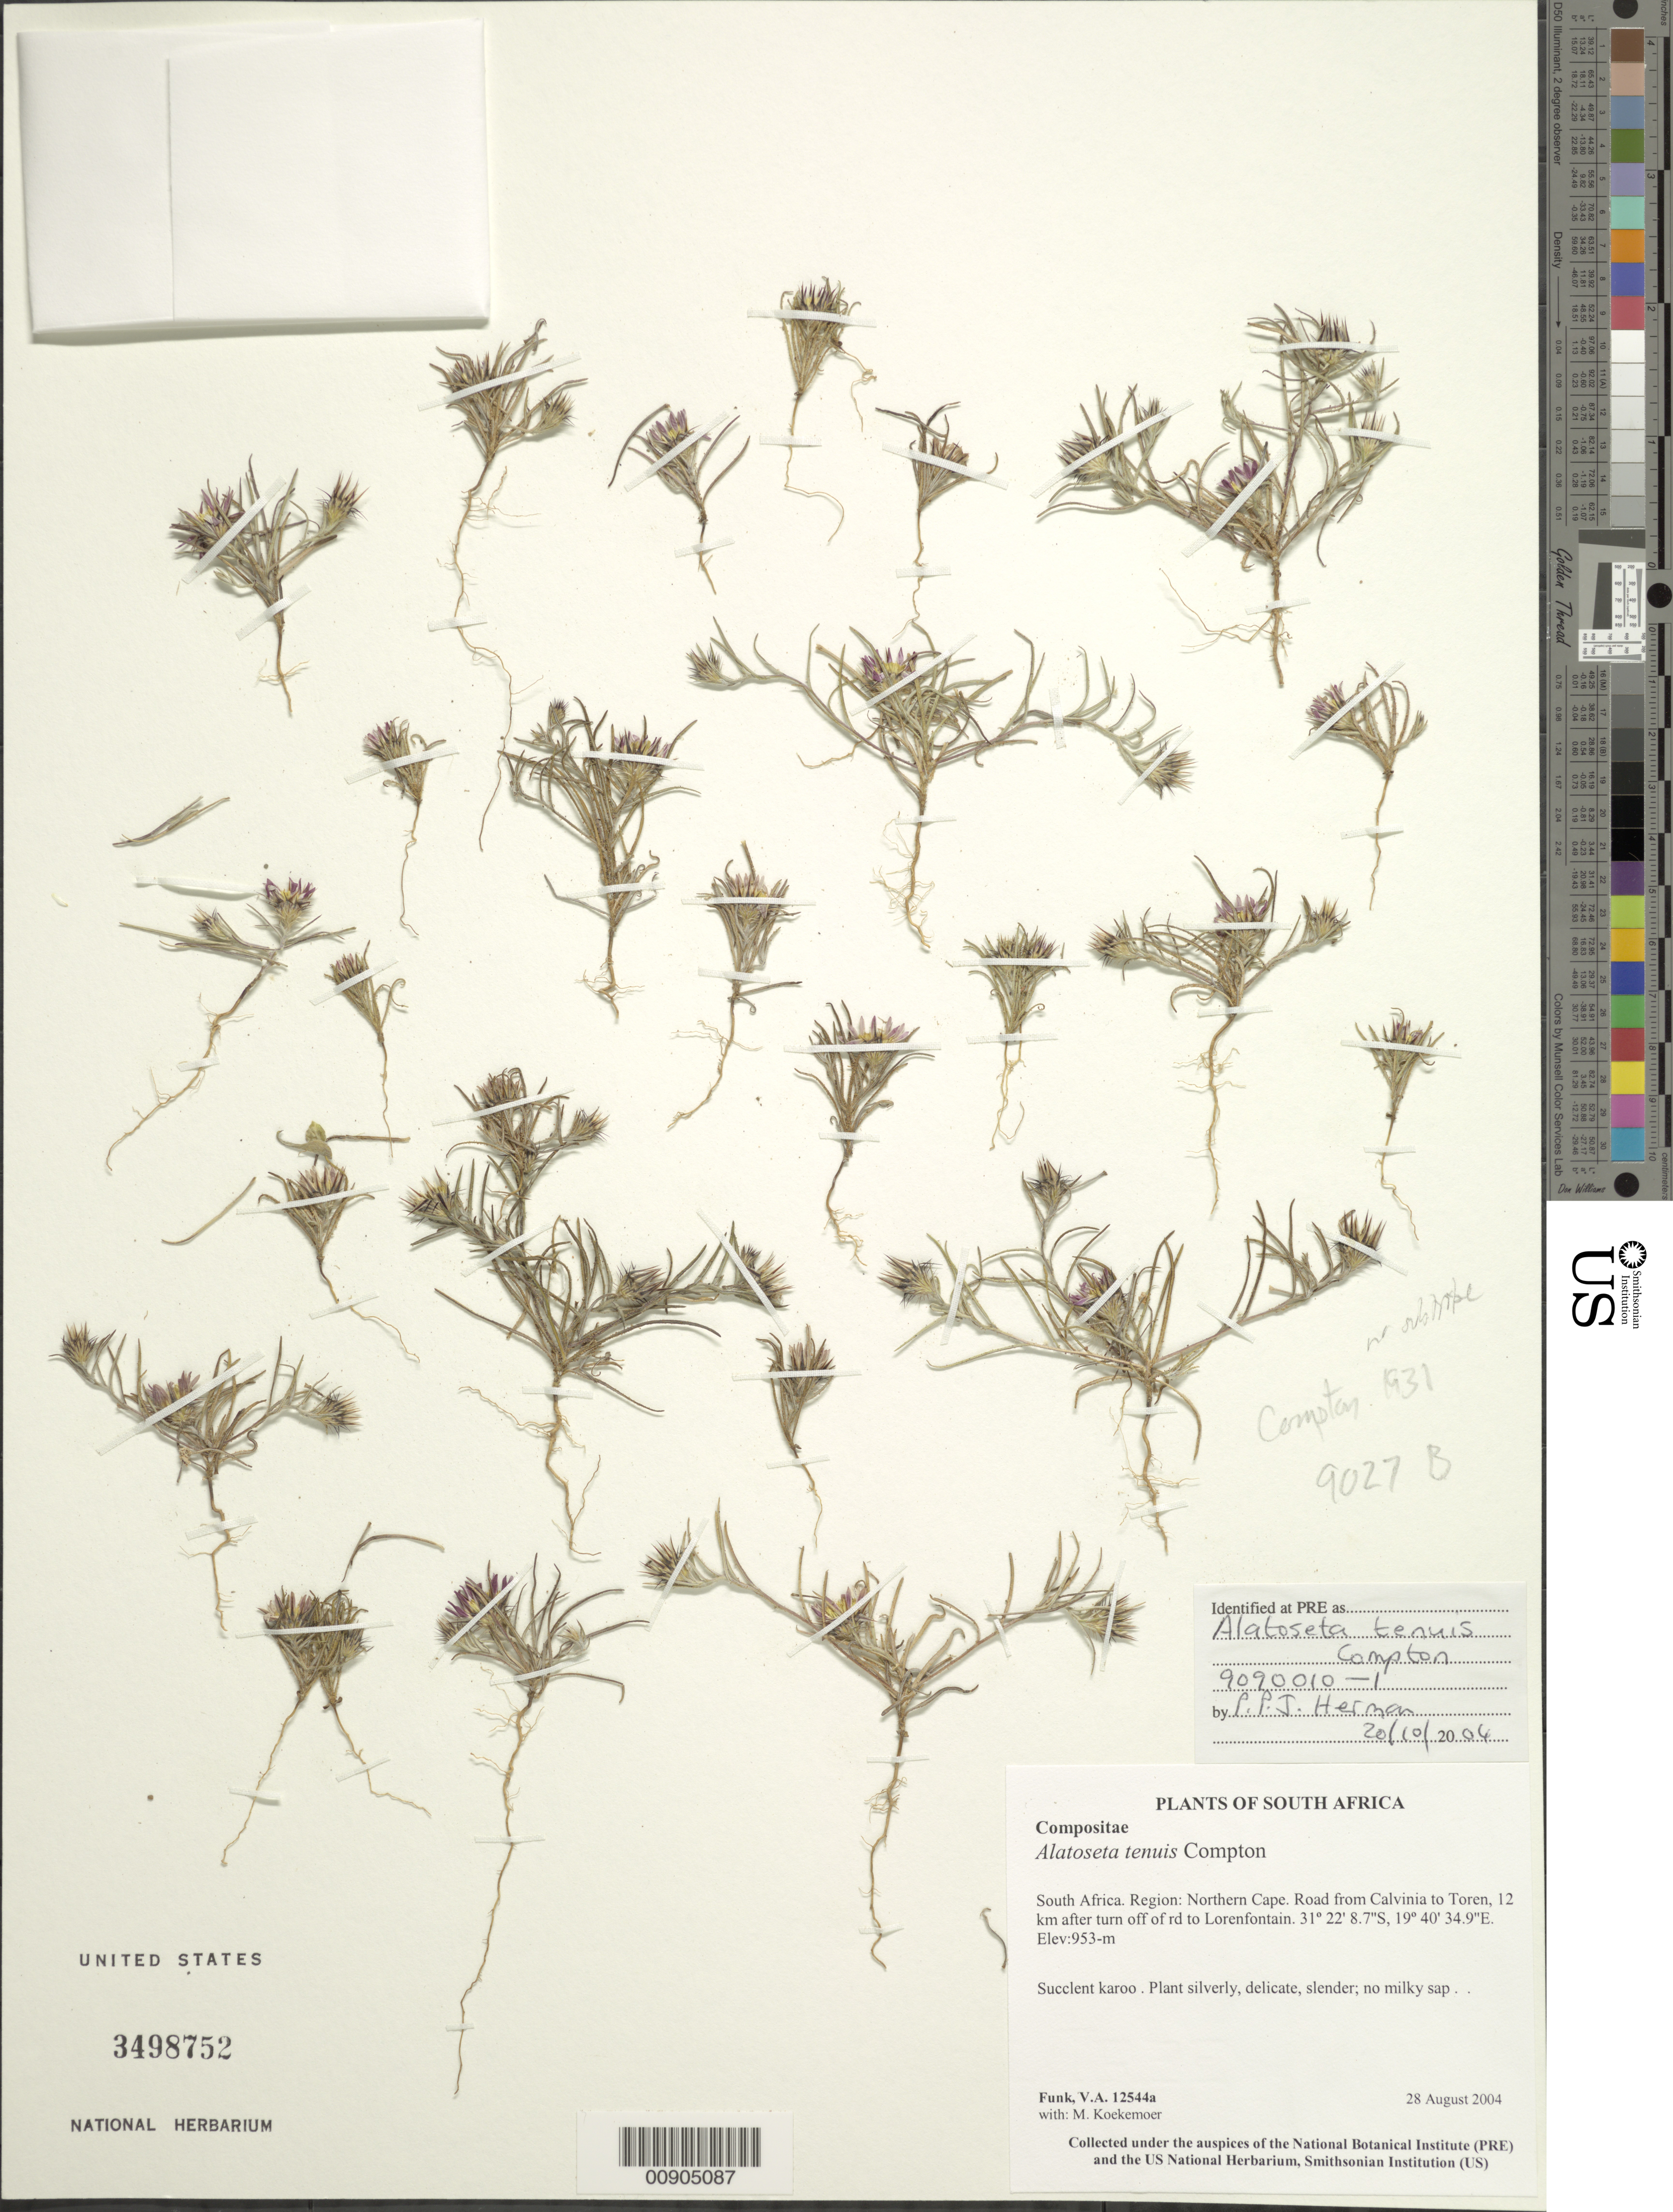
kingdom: Plantae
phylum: Tracheophyta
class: Magnoliopsida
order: Asterales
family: Asteraceae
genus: Alatoseta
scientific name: Alatoseta tenuis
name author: Compton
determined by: Herman, P. P. J.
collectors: V. Funk & M. Koekemoer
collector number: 12544a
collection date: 2004-08-28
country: South Africa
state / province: Northern Cape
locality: road from Calvinia to Toren, 12 km after turn off of road to Lorenfontain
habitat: Succulent karoo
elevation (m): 953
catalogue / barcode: US 3498752